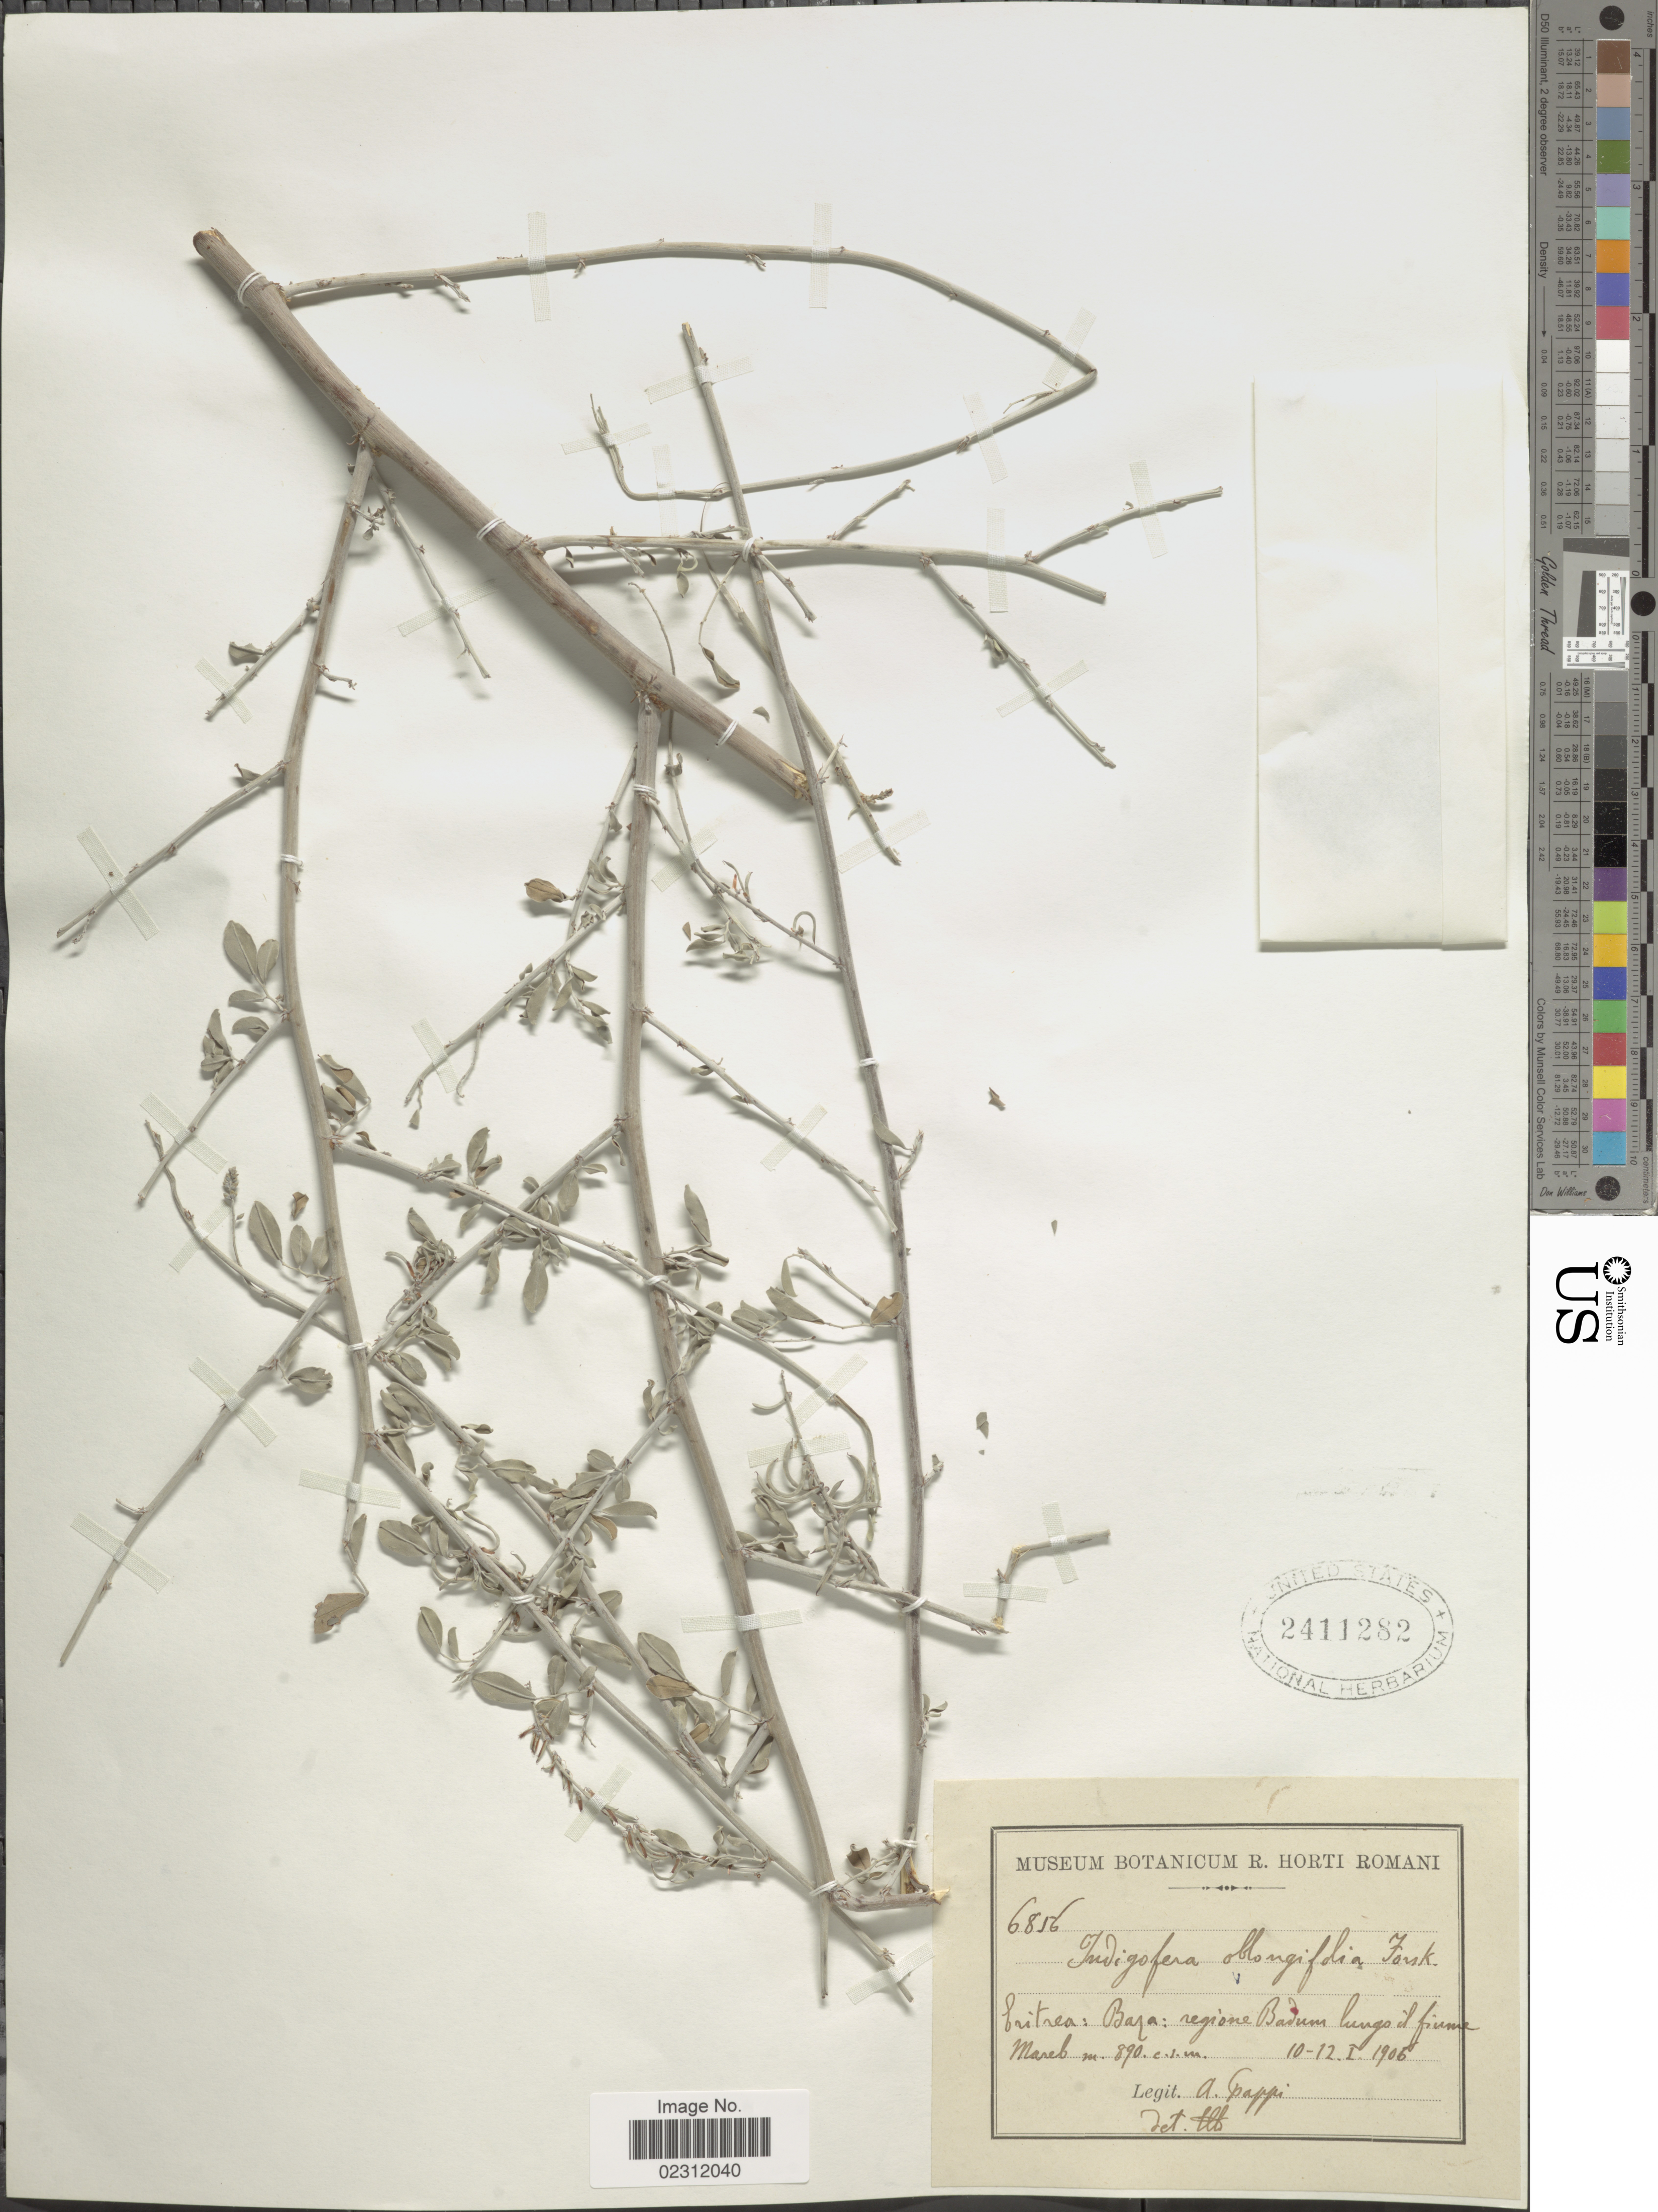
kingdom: Plantae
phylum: Tracheophyta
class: Magnoliopsida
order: Fabales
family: Fabaceae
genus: Indigofera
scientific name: Indigofera oblongifolia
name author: Forssk.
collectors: A. Pappi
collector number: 6856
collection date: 1906-01-10/1906-01-12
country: Eritrea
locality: Baza, regione Badum lungo il fiume Mareb [interpreted]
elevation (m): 890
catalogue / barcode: US 2411282